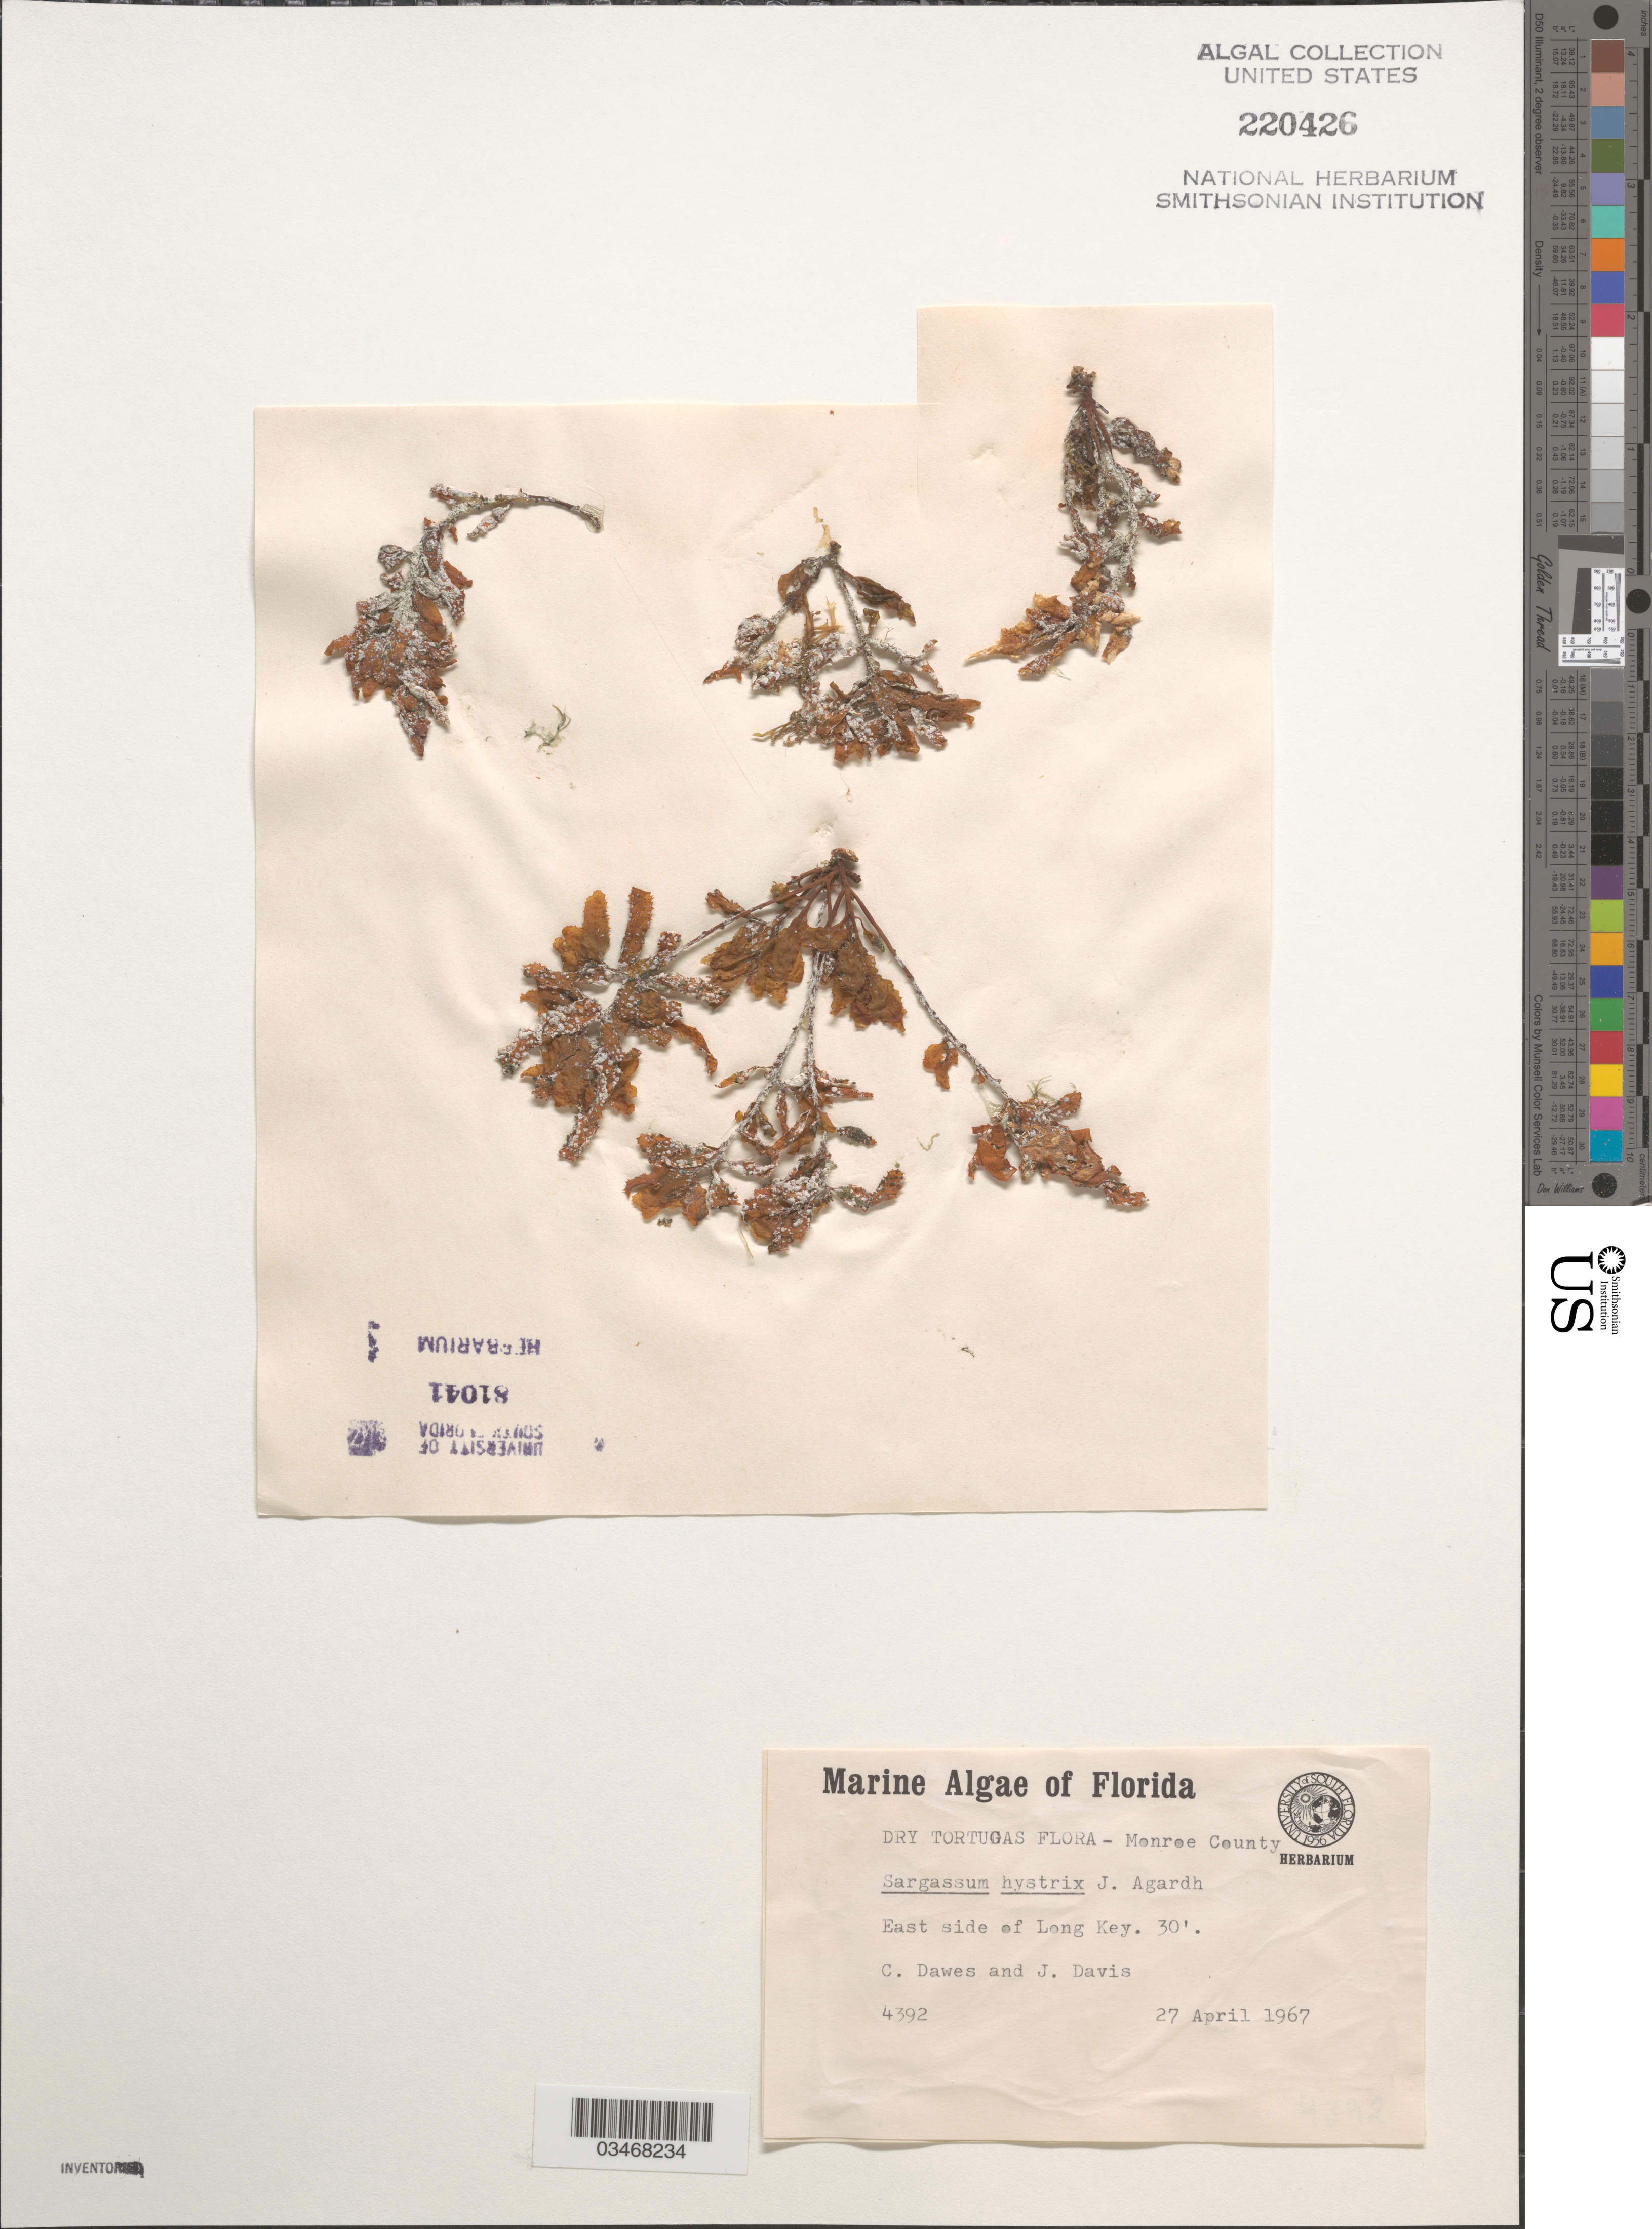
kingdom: Chromista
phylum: Ochrophyta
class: Phaeophyceae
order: Fucales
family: Sargassaceae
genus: Sargassum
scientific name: Sargassum hystrix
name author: J. Agardh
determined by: Dawes, C. J.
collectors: J. v. B. & C. J. Dawes & J. Davis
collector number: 4392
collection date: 1967-04-27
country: United States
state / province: Florida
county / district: Monroe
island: Dry Tortugas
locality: East side of Long Key.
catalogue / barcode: US 220426